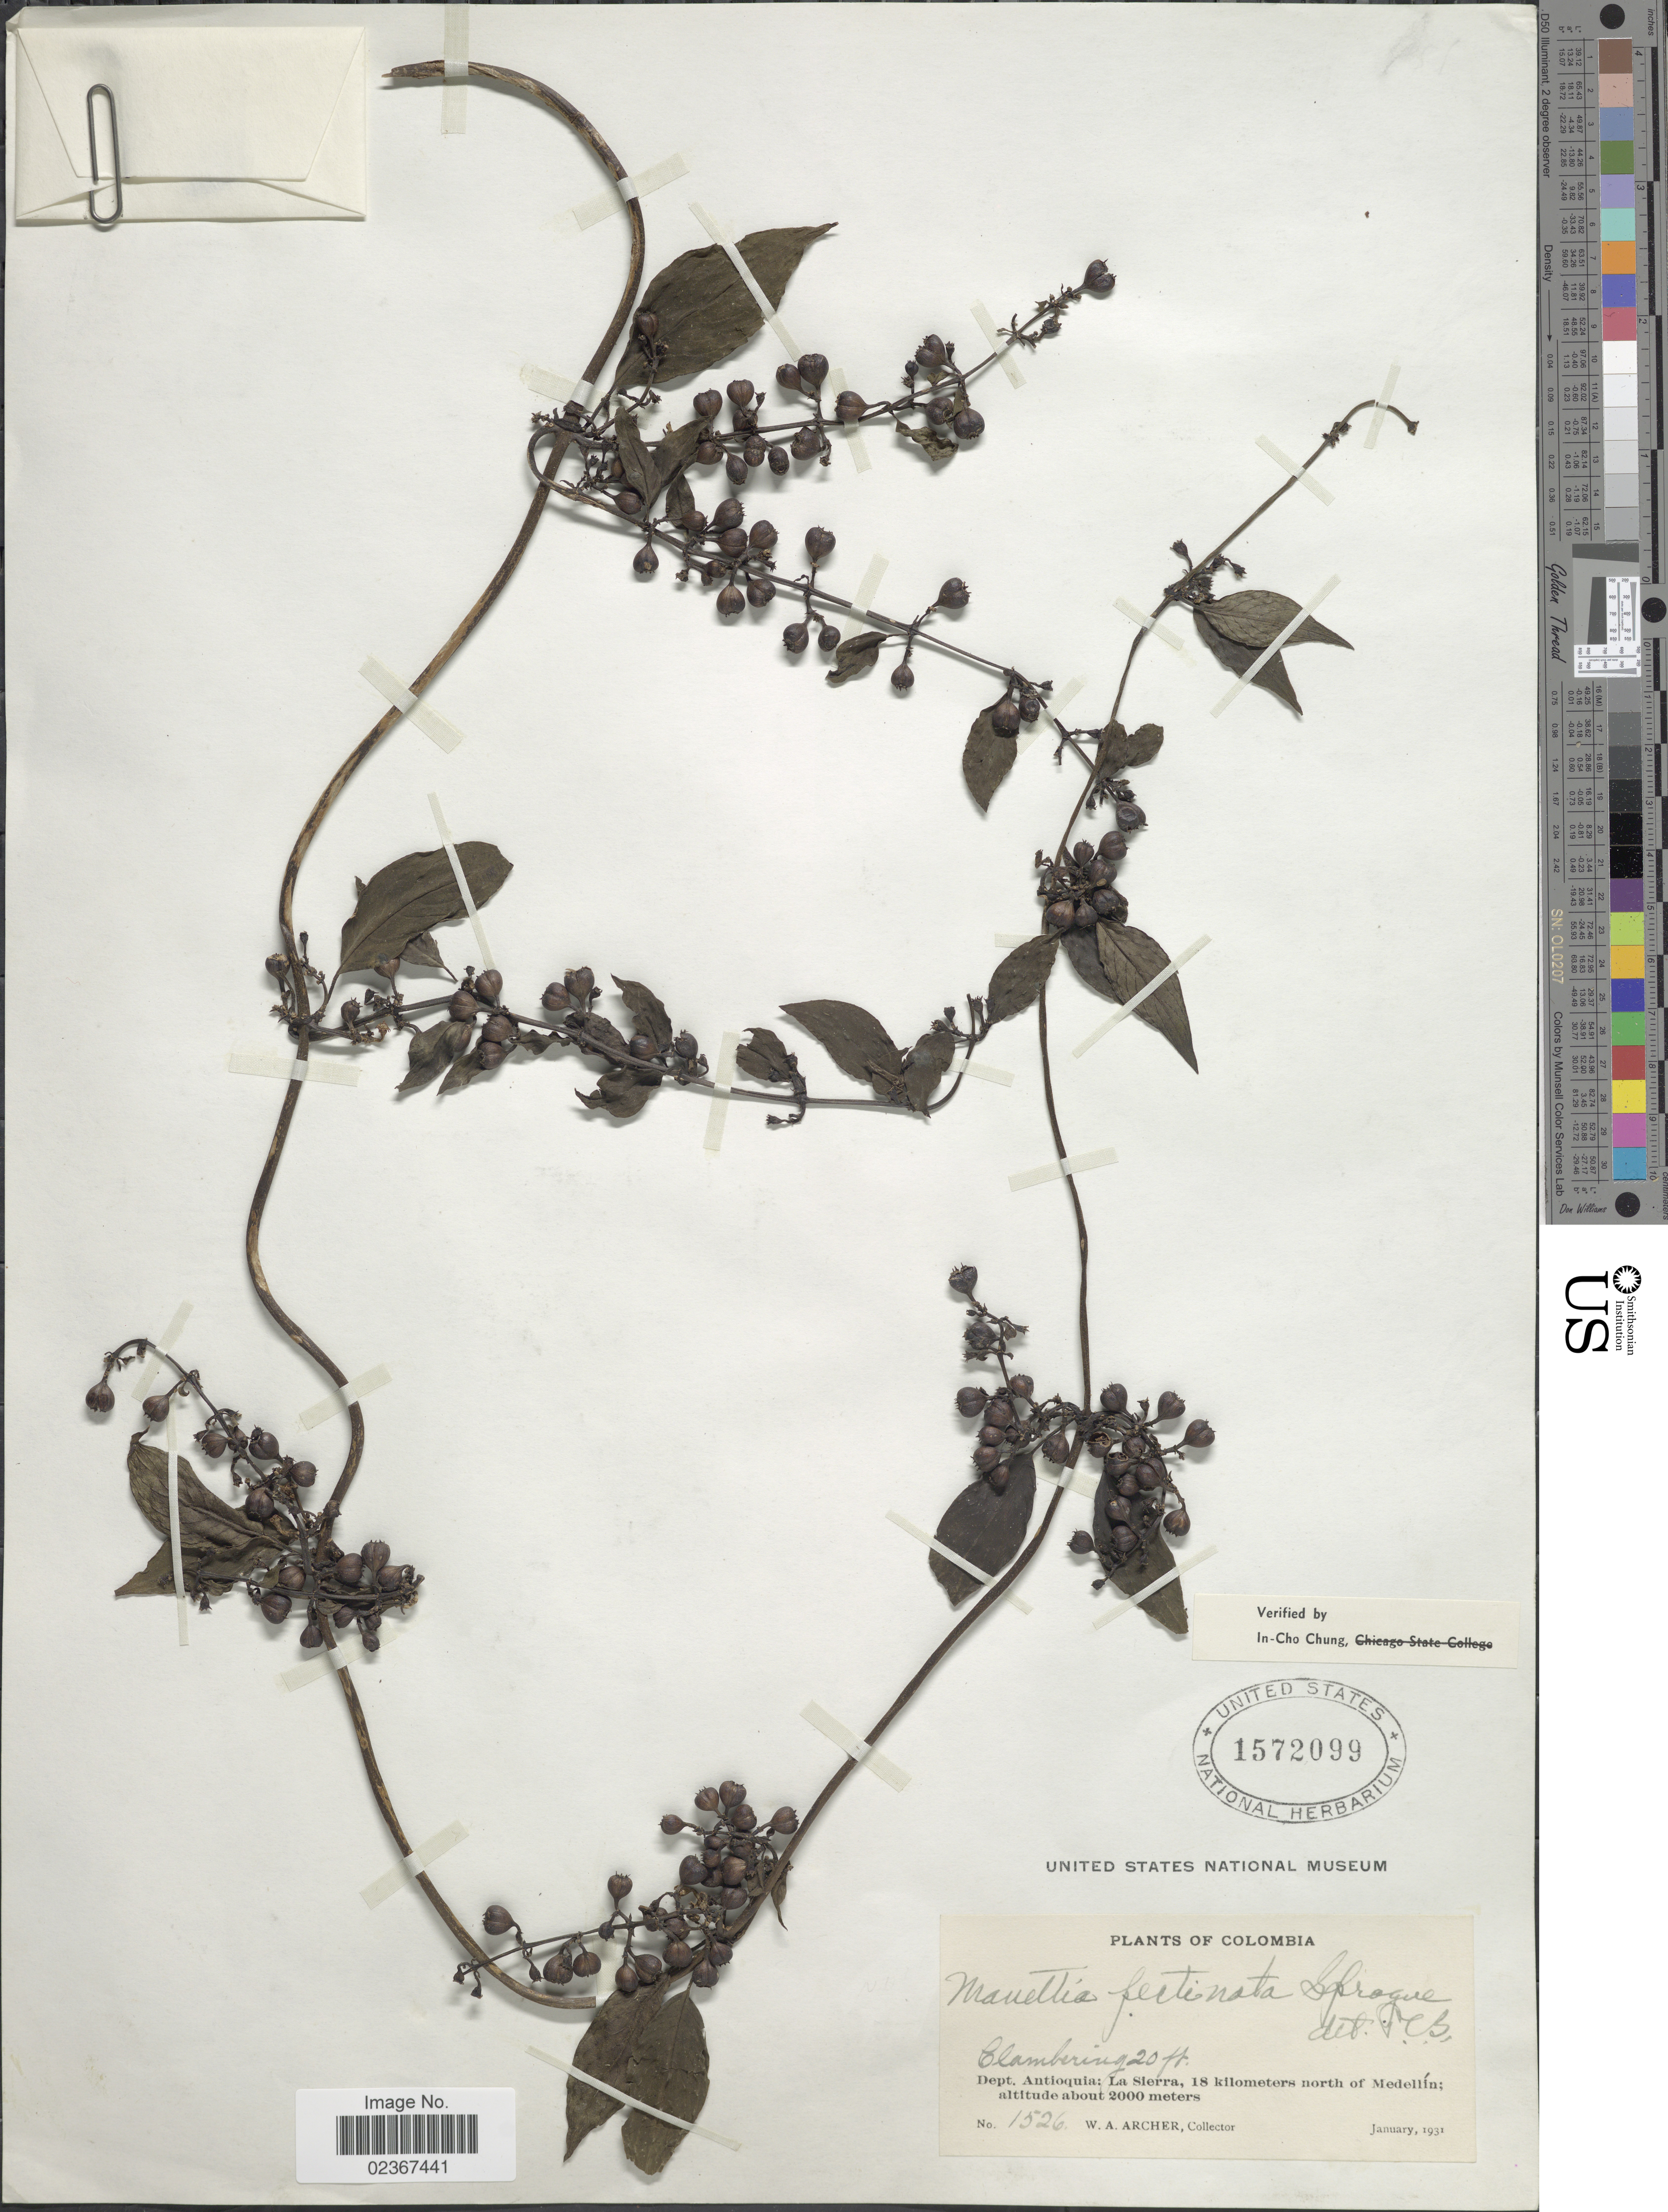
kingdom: Plantae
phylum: Tracheophyta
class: Magnoliopsida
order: Gentianales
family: Rubiaceae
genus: Manettia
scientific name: Manettia pectinata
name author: Sprague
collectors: W. A. Archer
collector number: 1526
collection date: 1931-01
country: Colombia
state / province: Antioquia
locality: La Sierra, 18 kilometers north of Medellin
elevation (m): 2000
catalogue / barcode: US 1572099